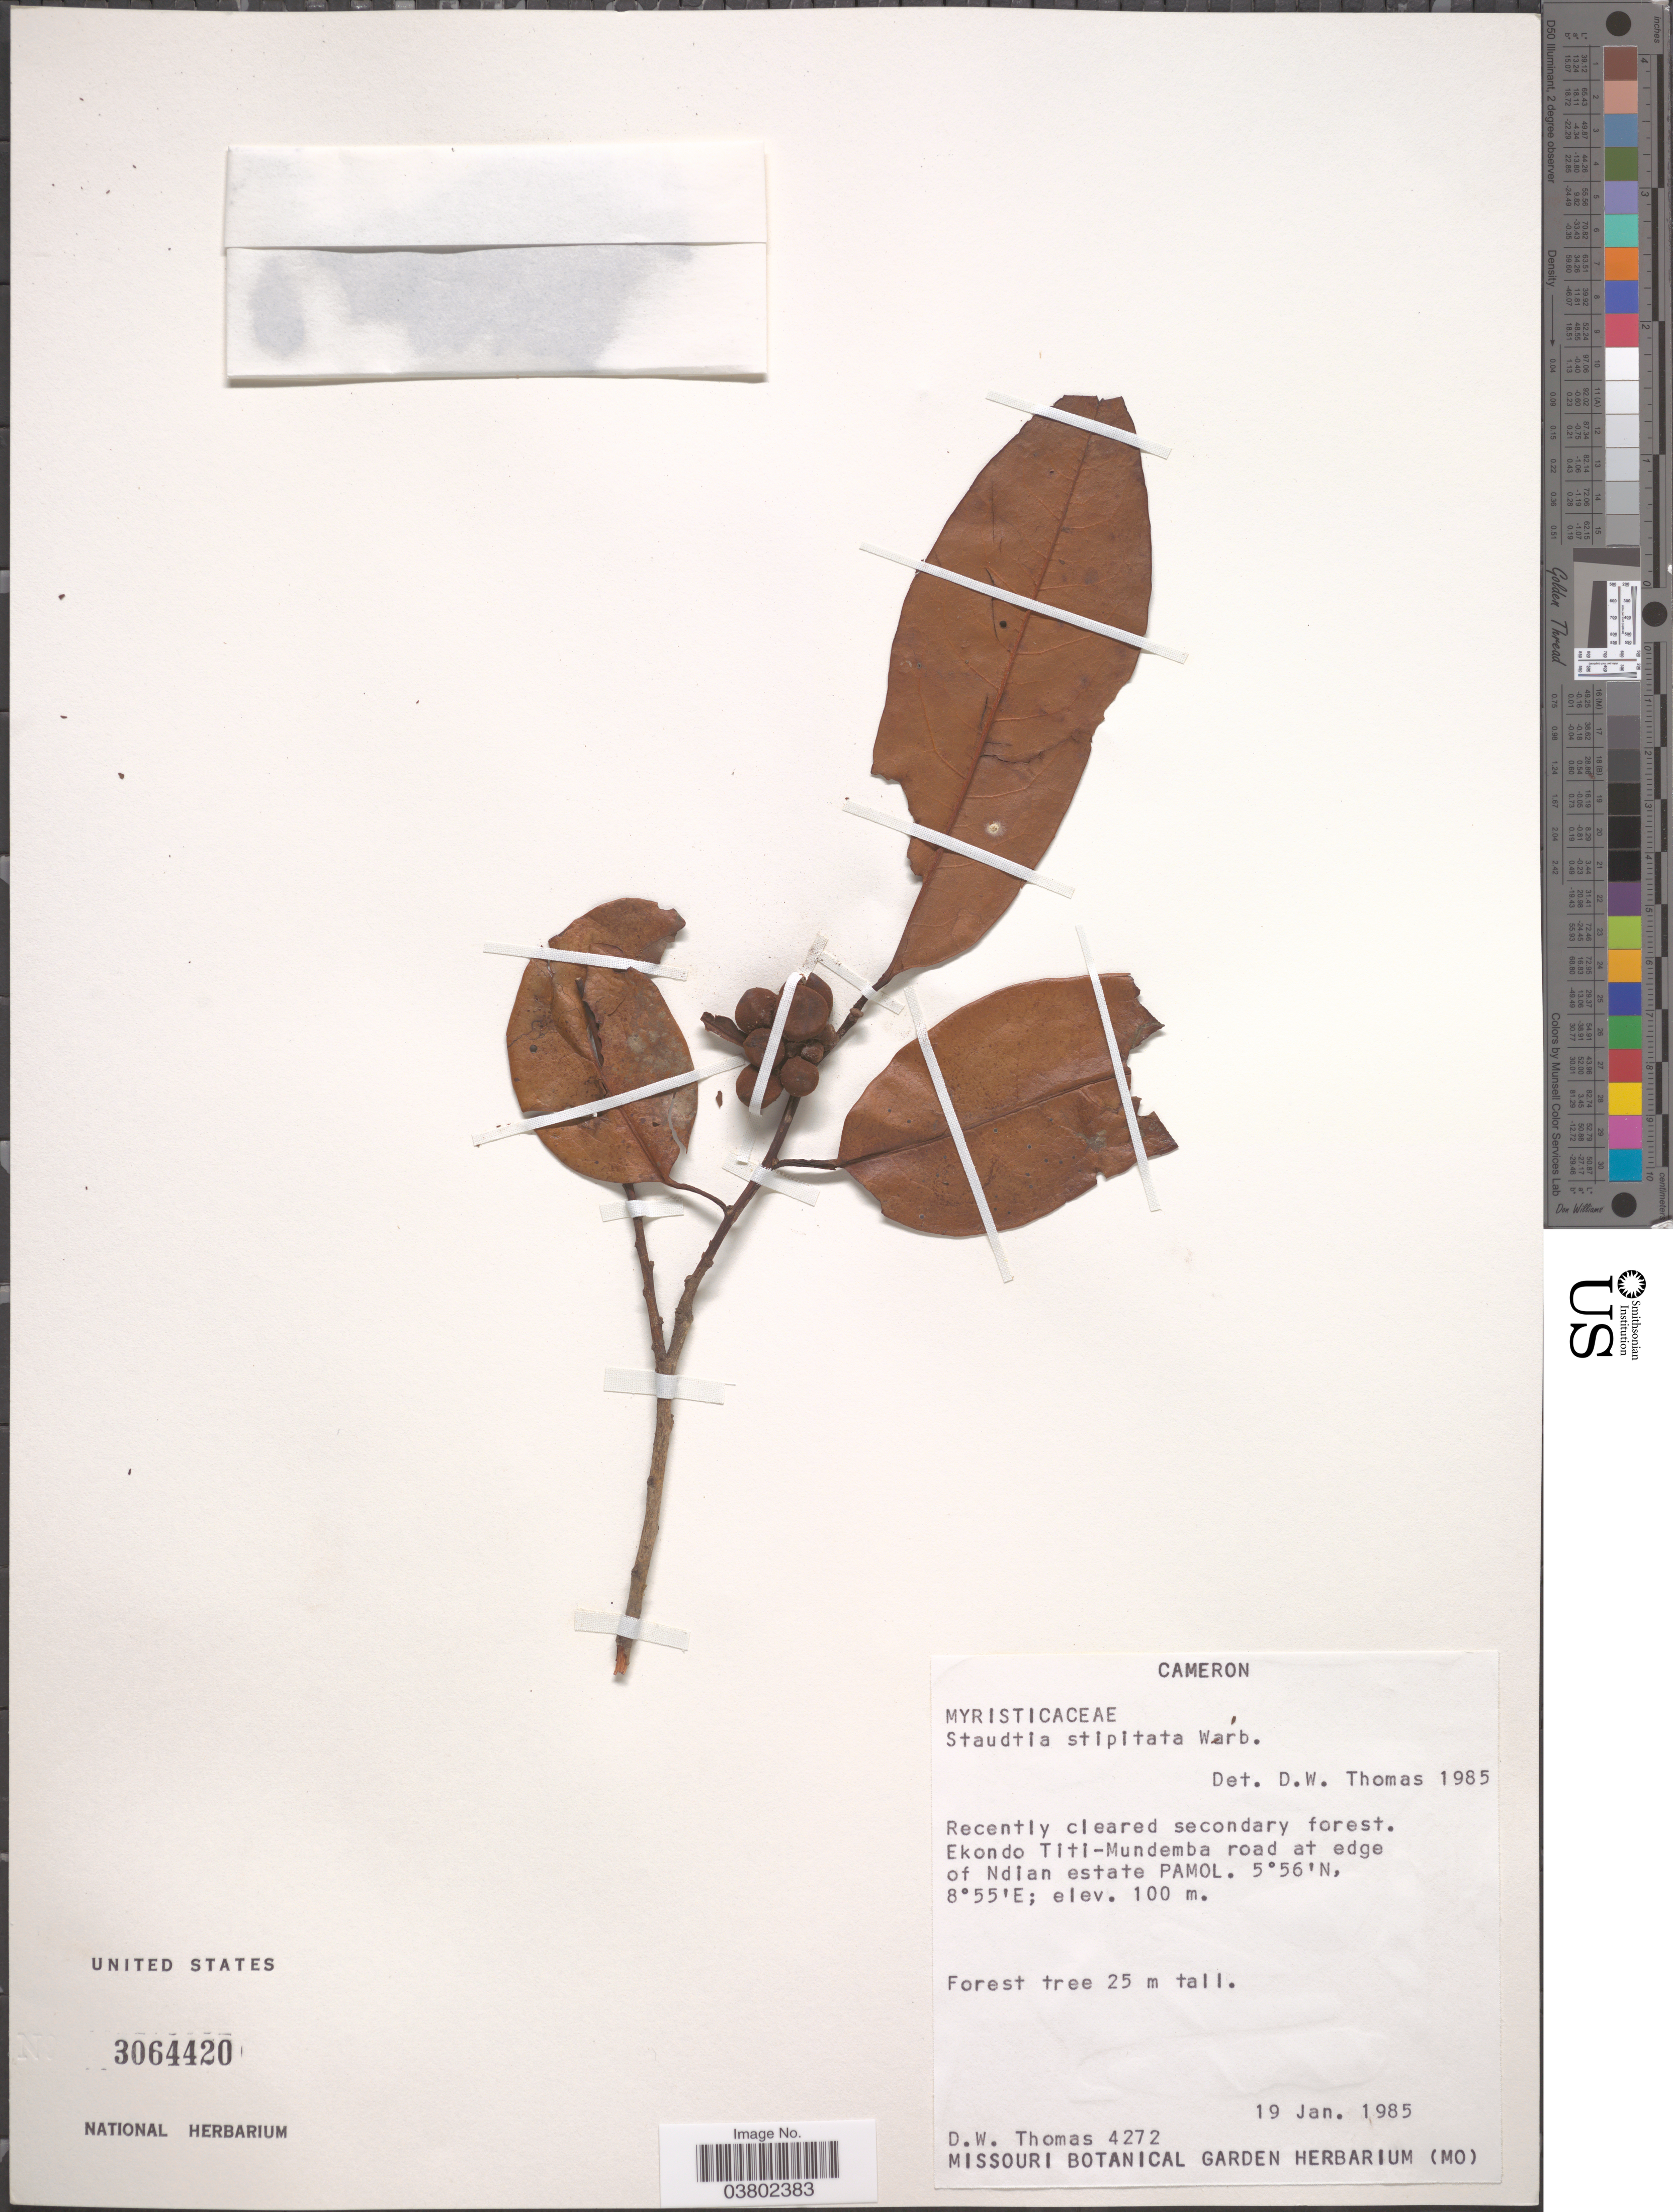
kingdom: Plantae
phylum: Tracheophyta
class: Magnoliopsida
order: Magnoliales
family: Myristicaceae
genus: Staudtia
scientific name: Staudtia stipitata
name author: Warb.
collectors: D. W. Thomas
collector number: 4272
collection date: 1985-01-19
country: Cameroon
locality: Ekondo Titi-Mundemba road at edge of Ndian estate Pamol.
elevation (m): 100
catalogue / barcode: US 3064420